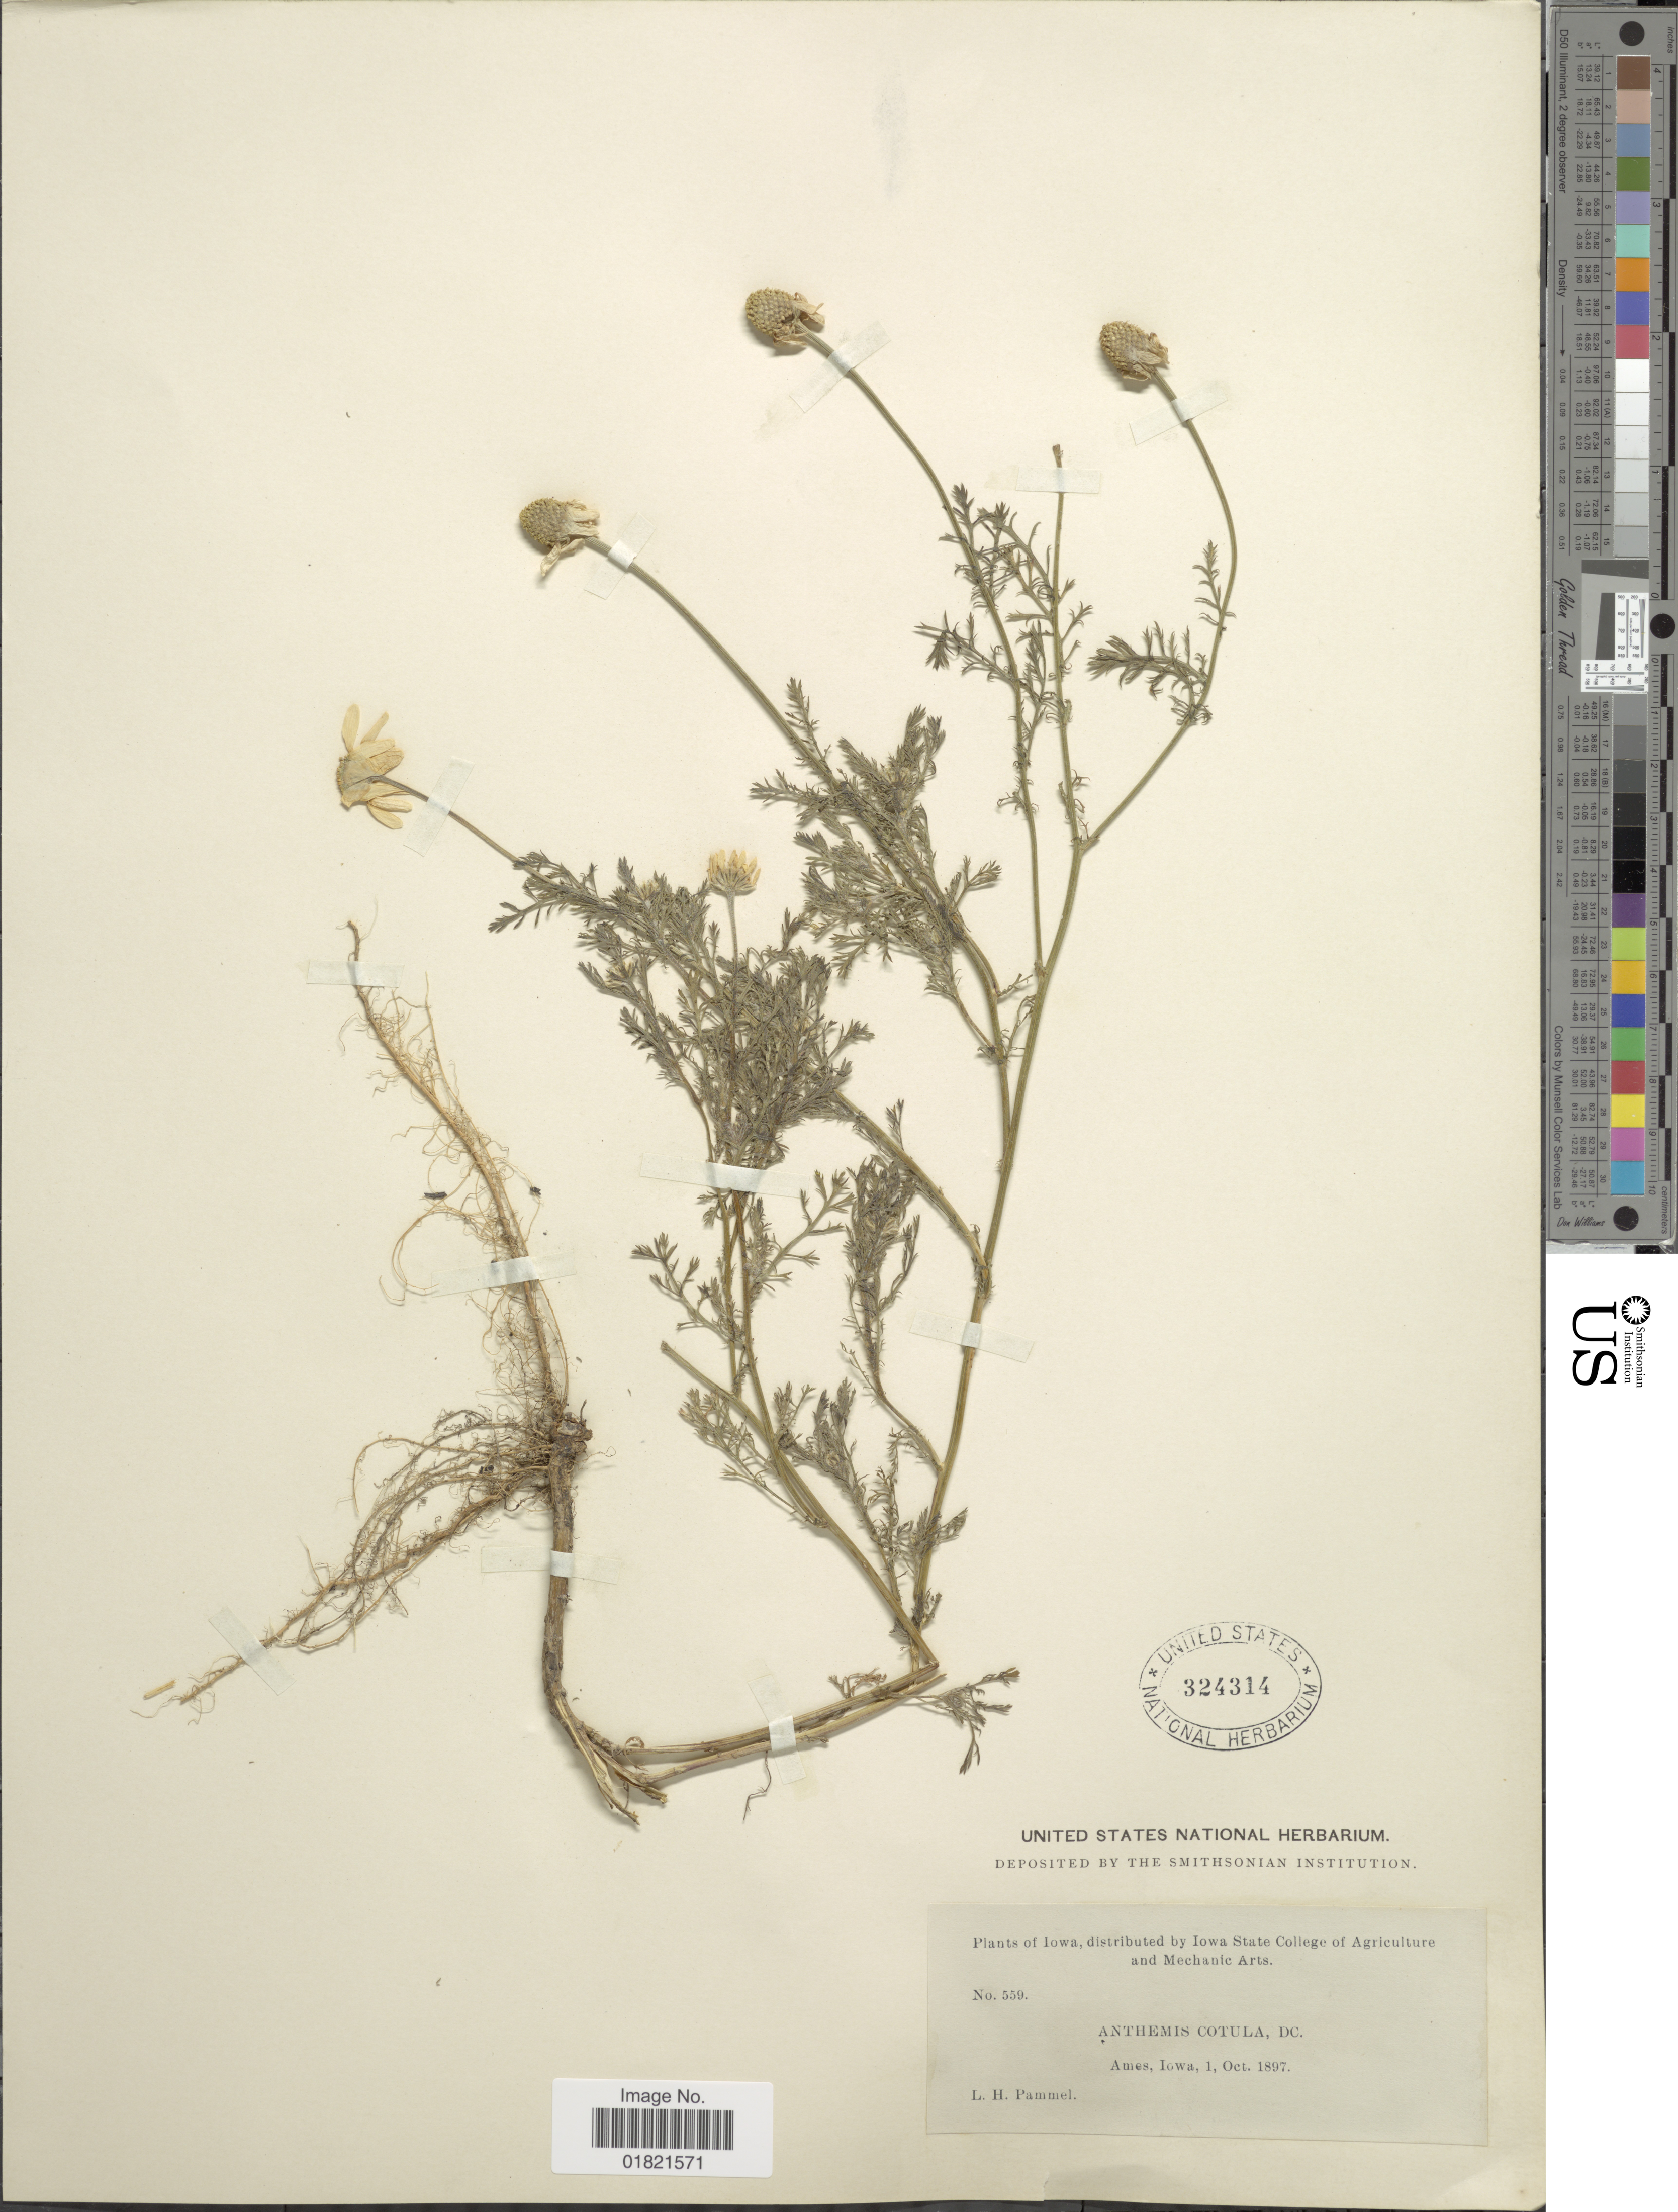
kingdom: Plantae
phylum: Tracheophyta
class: Magnoliopsida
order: Asterales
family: Asteraceae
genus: Anthemis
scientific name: Anthemis cotula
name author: L.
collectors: L. Pammel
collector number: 559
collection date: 1897-10-01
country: United States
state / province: Iowa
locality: Ames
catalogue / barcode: US 324314